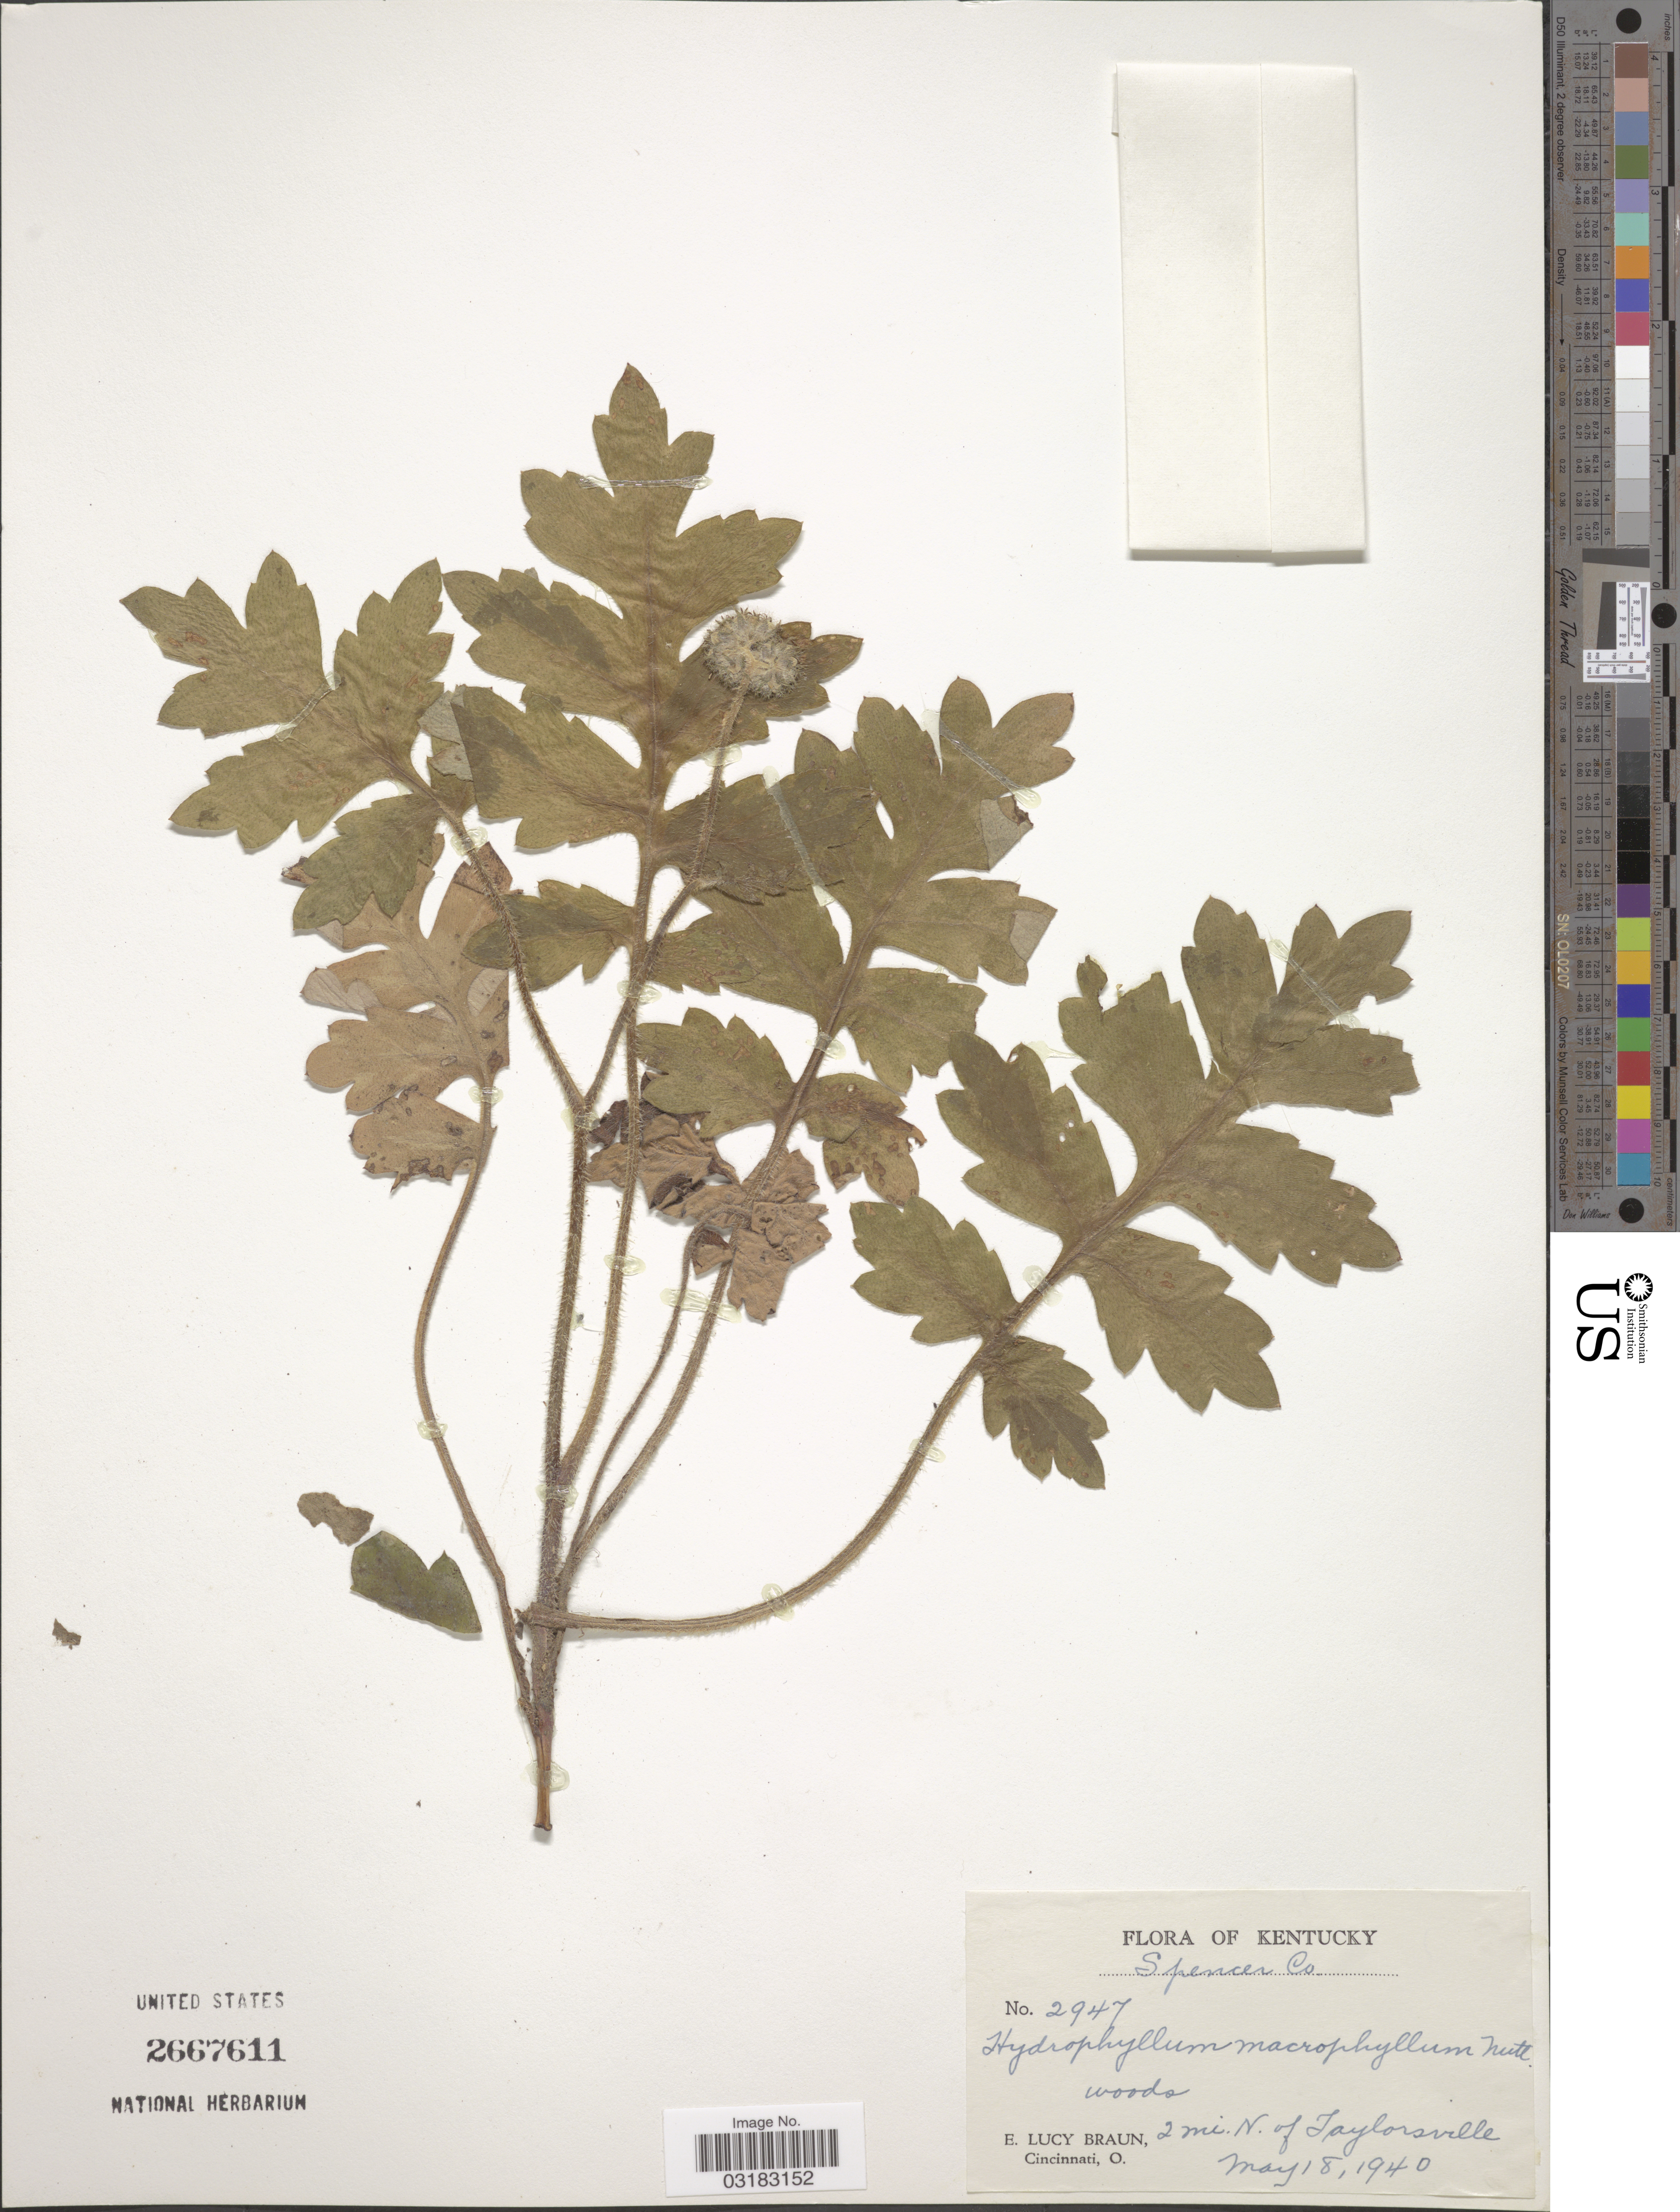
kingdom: Plantae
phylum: Tracheophyta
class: Magnoliopsida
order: Boraginales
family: Hydrophyllaceae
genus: Hydrophyllum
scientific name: Hydrophyllum macrophyllum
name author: Nutt.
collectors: E. L. Braun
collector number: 2947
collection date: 1940-05-18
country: United States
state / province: Kentucky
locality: Spencer Co. 2 mi. N. of Taylorsville.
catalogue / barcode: US 2667611